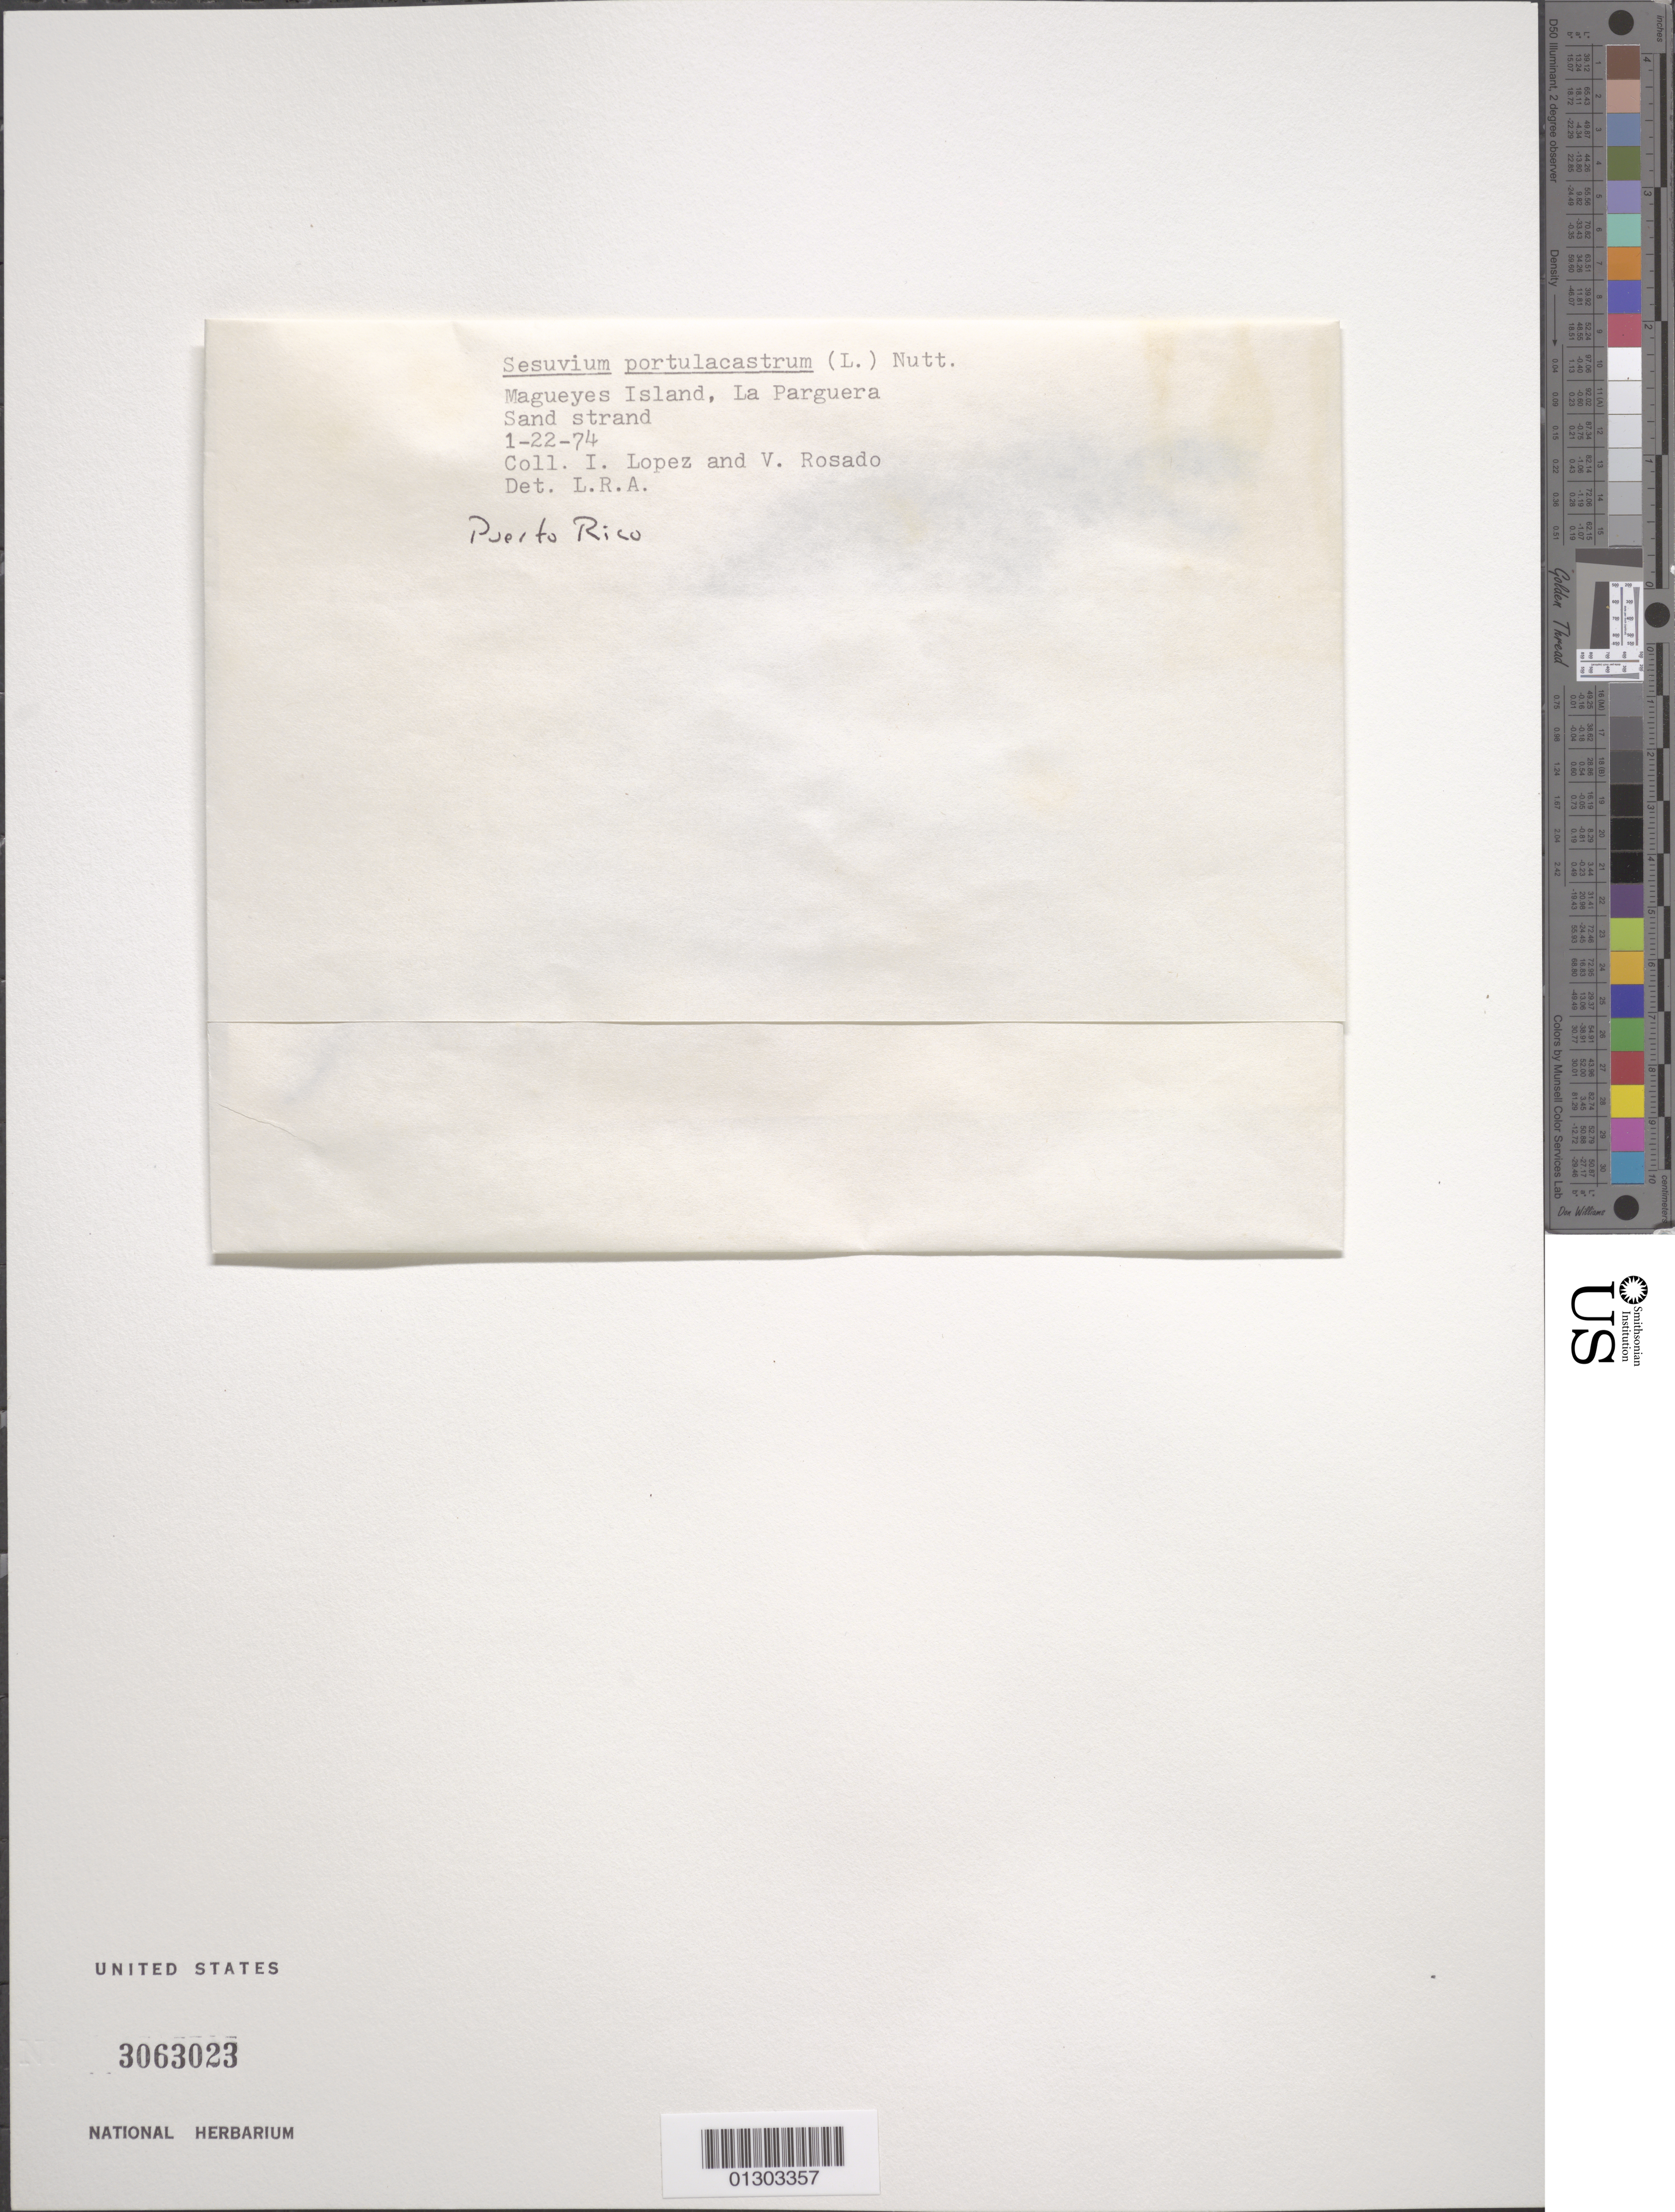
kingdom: Plantae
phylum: Tracheophyta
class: Magnoliopsida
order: Caryophyllales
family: Aizoaceae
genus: Sesuvium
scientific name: Sesuvium portulacastrum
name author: (L.) L.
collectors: I. Lopez & V. Rosado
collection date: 1974-01-22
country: Puerto Rico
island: Magueyes I.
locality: Magueyes Island, La Parguera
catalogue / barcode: US 3063023